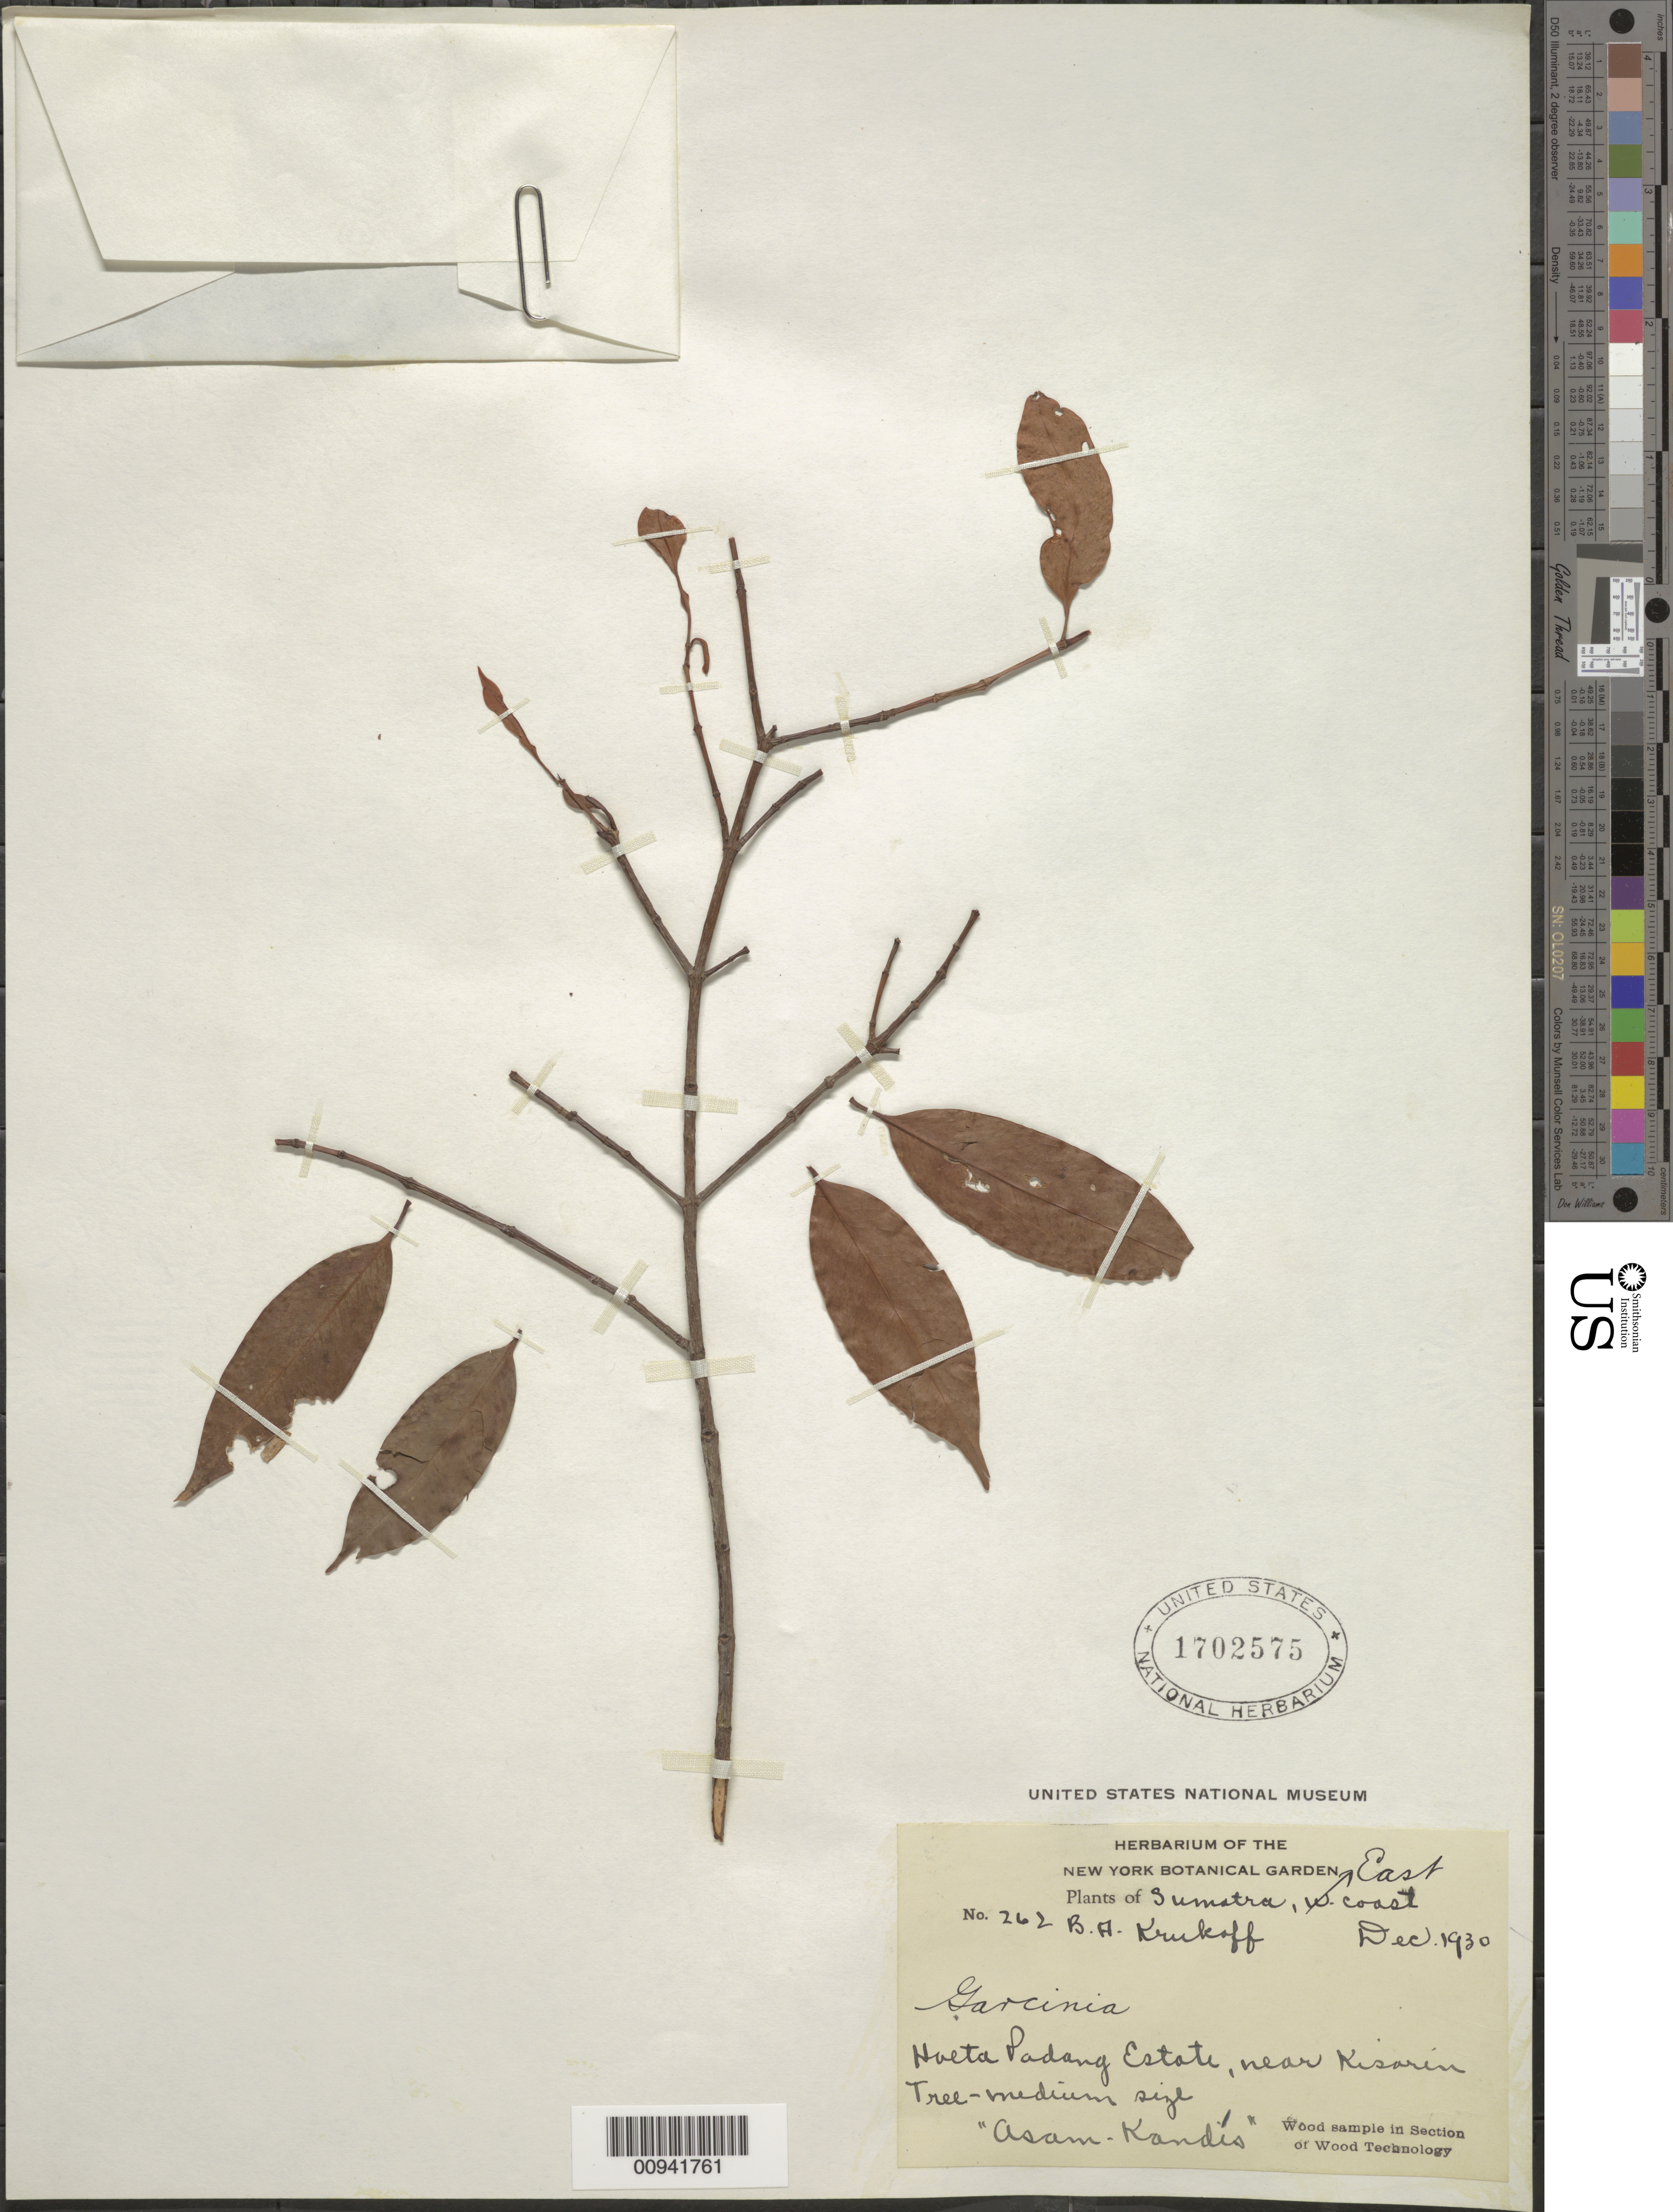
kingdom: Plantae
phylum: Tracheophyta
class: Magnoliopsida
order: Malpighiales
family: Clusiaceae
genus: Garcinia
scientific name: Garcinia sp.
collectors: B. A. Krukoff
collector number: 262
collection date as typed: Dec 1930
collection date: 1930-12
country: Indonesia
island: Sumatra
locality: East Coast; Hueta Padang Estate, near Kisarin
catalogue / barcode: US 1702575